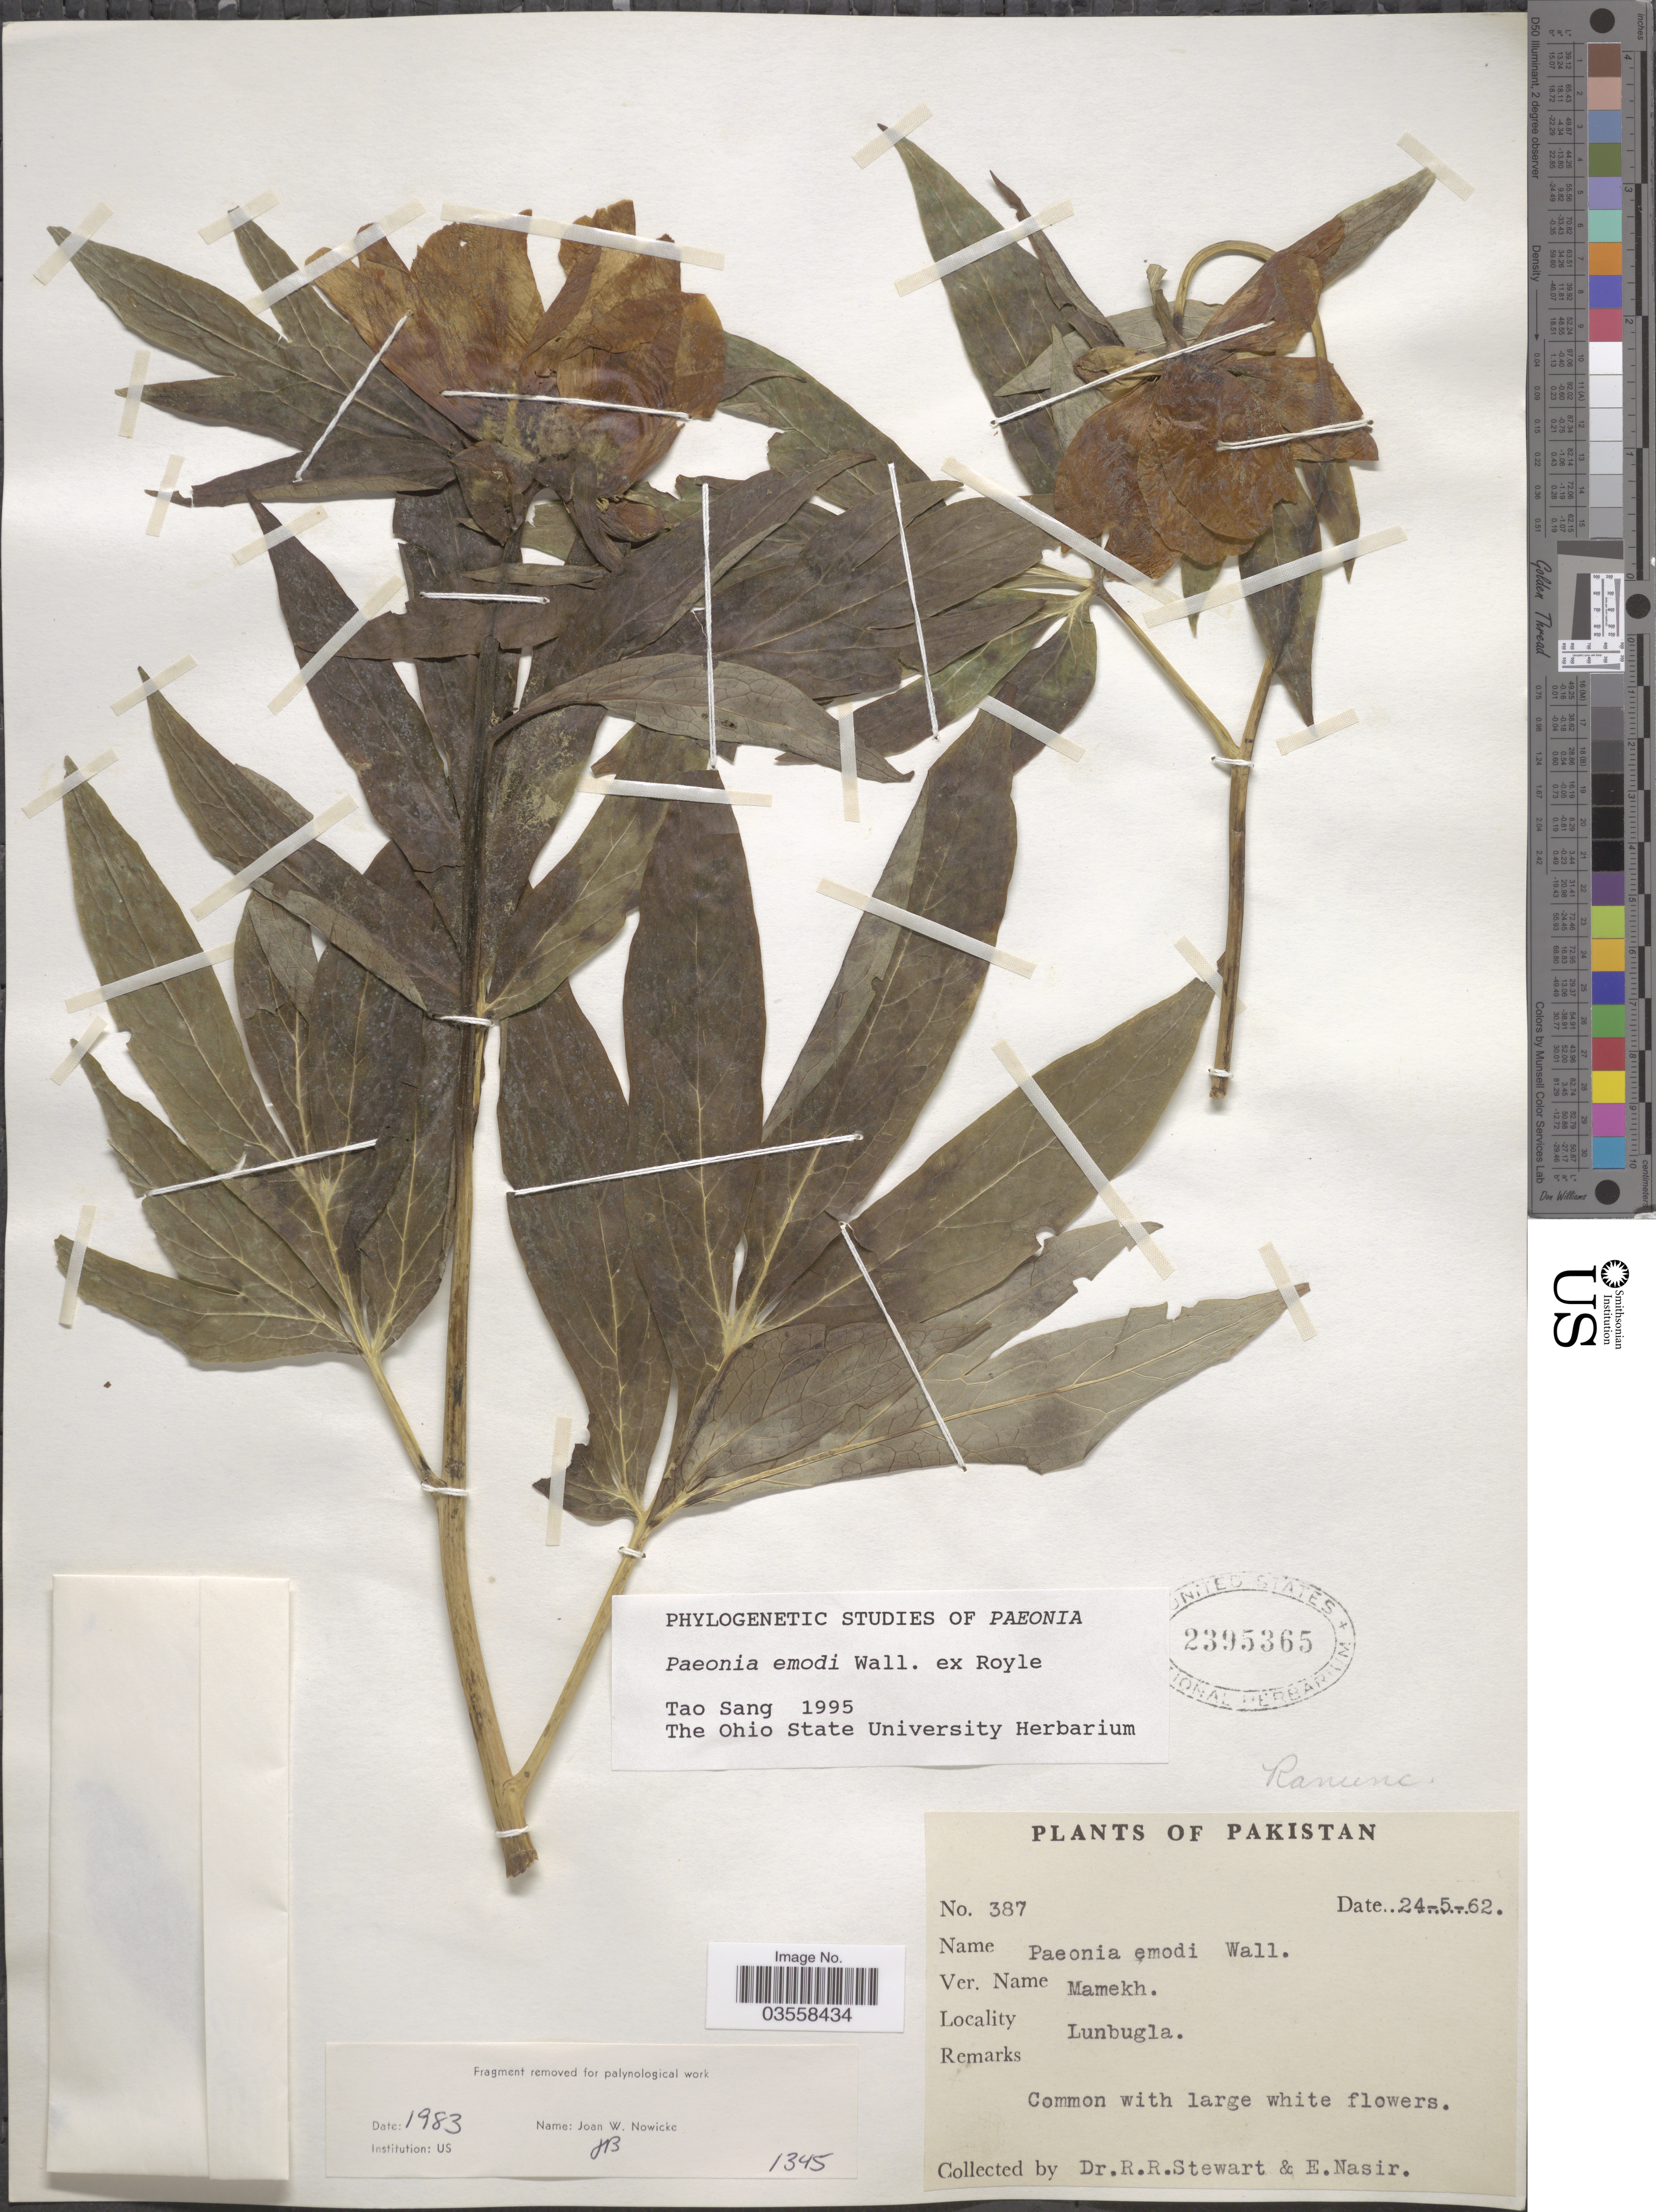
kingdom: Plantae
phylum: Tracheophyta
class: Magnoliopsida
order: Saxifragales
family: Paeoniaceae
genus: Paeonia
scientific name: Paeonia emodi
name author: Wall. ex Royle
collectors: R. Stewart & E. Nasir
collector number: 387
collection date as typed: Transcribed d/m/y: 24/5/62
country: Pakistan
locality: Lunbugla.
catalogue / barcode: US 2395365